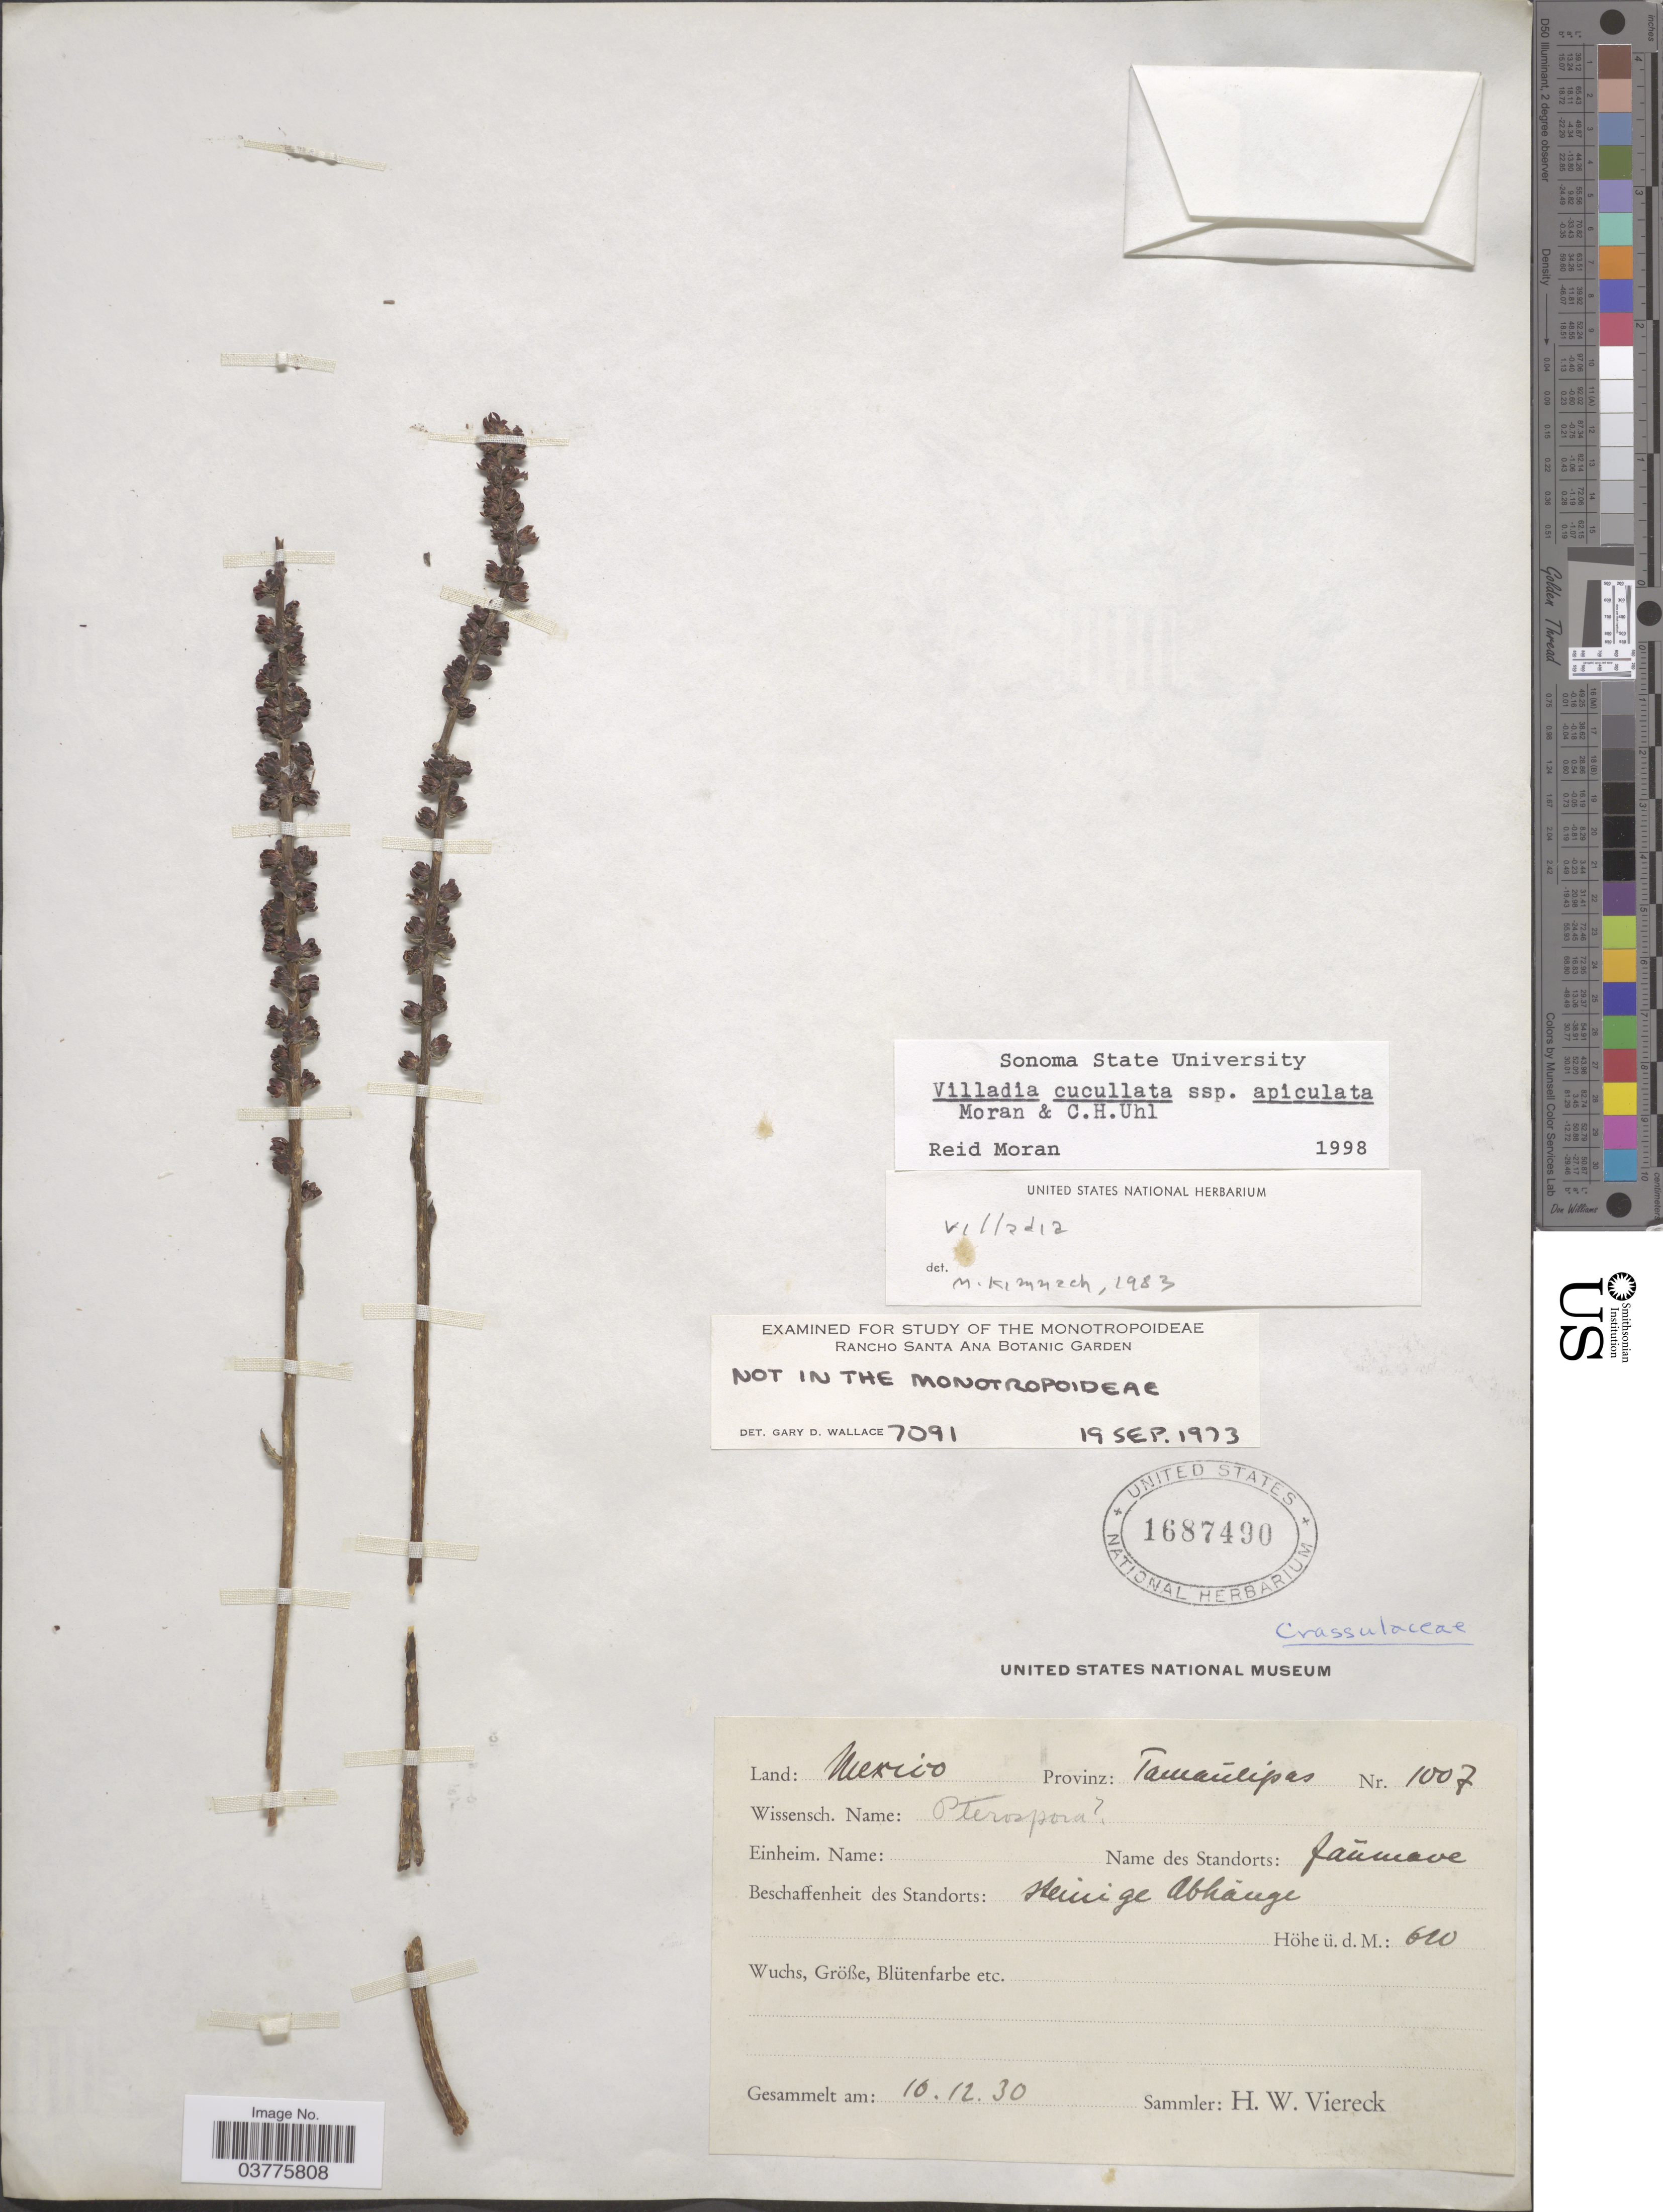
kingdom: Plantae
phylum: Tracheophyta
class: Magnoliopsida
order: Saxifragales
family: Crassulaceae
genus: Villadia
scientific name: Villadia cucullata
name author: Rose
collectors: H. W. Viereck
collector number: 1007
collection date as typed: Transcribed d/m/y: 10/12/30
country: Mexico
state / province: Tamaulipas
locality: Jaümave. Heinige Abhänge.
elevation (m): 620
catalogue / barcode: US 1687490